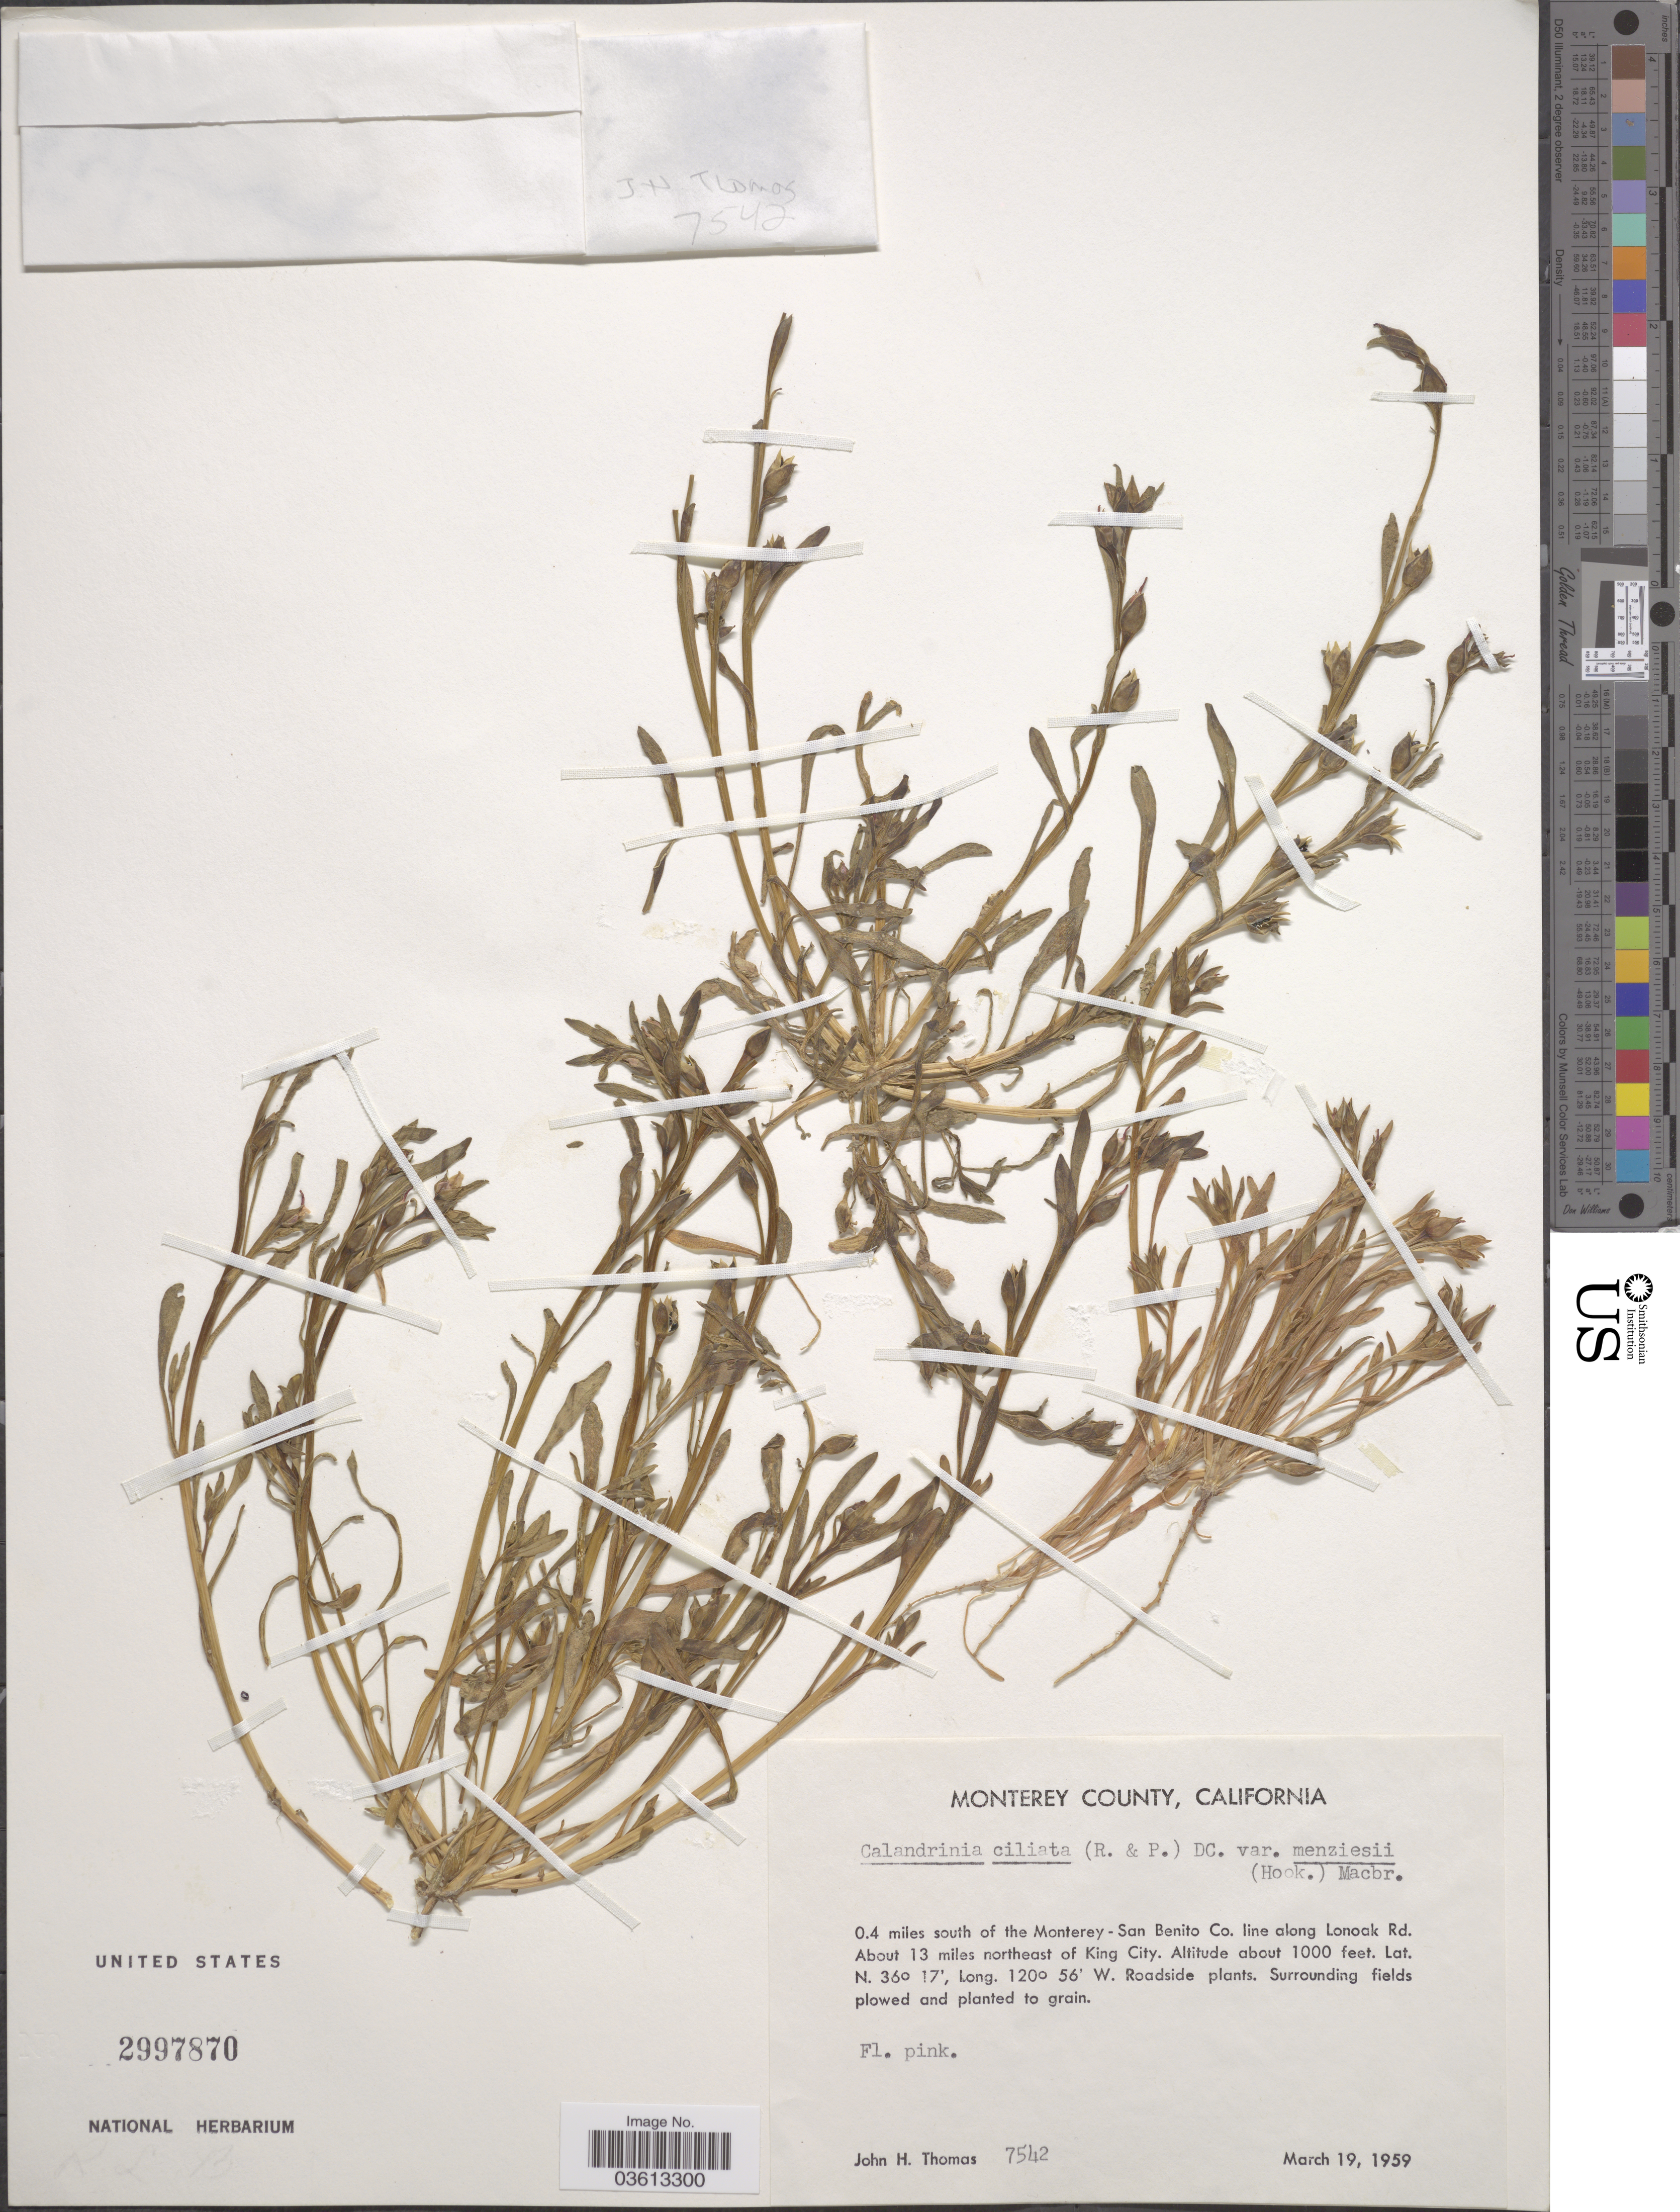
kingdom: Plantae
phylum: Tracheophyta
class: Magnoliopsida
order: Caryophyllales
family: Montiaceae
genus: Calandrinia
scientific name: Calandrinia ciliata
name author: (Ruiz & Pav.) DC.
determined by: Strong, Mark T., (BOT), Smithsonian Institution - National Museum of Natural History (UNITED STATES)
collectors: J. H. Thomas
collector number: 7542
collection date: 1959-03-19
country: United States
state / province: California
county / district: Monterey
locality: Monterey County. 0.4 miles south of the Monterey-San Benito Co. line along Lonoak Rd. About 13 miles northeast of King City.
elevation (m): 305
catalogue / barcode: US 2997870